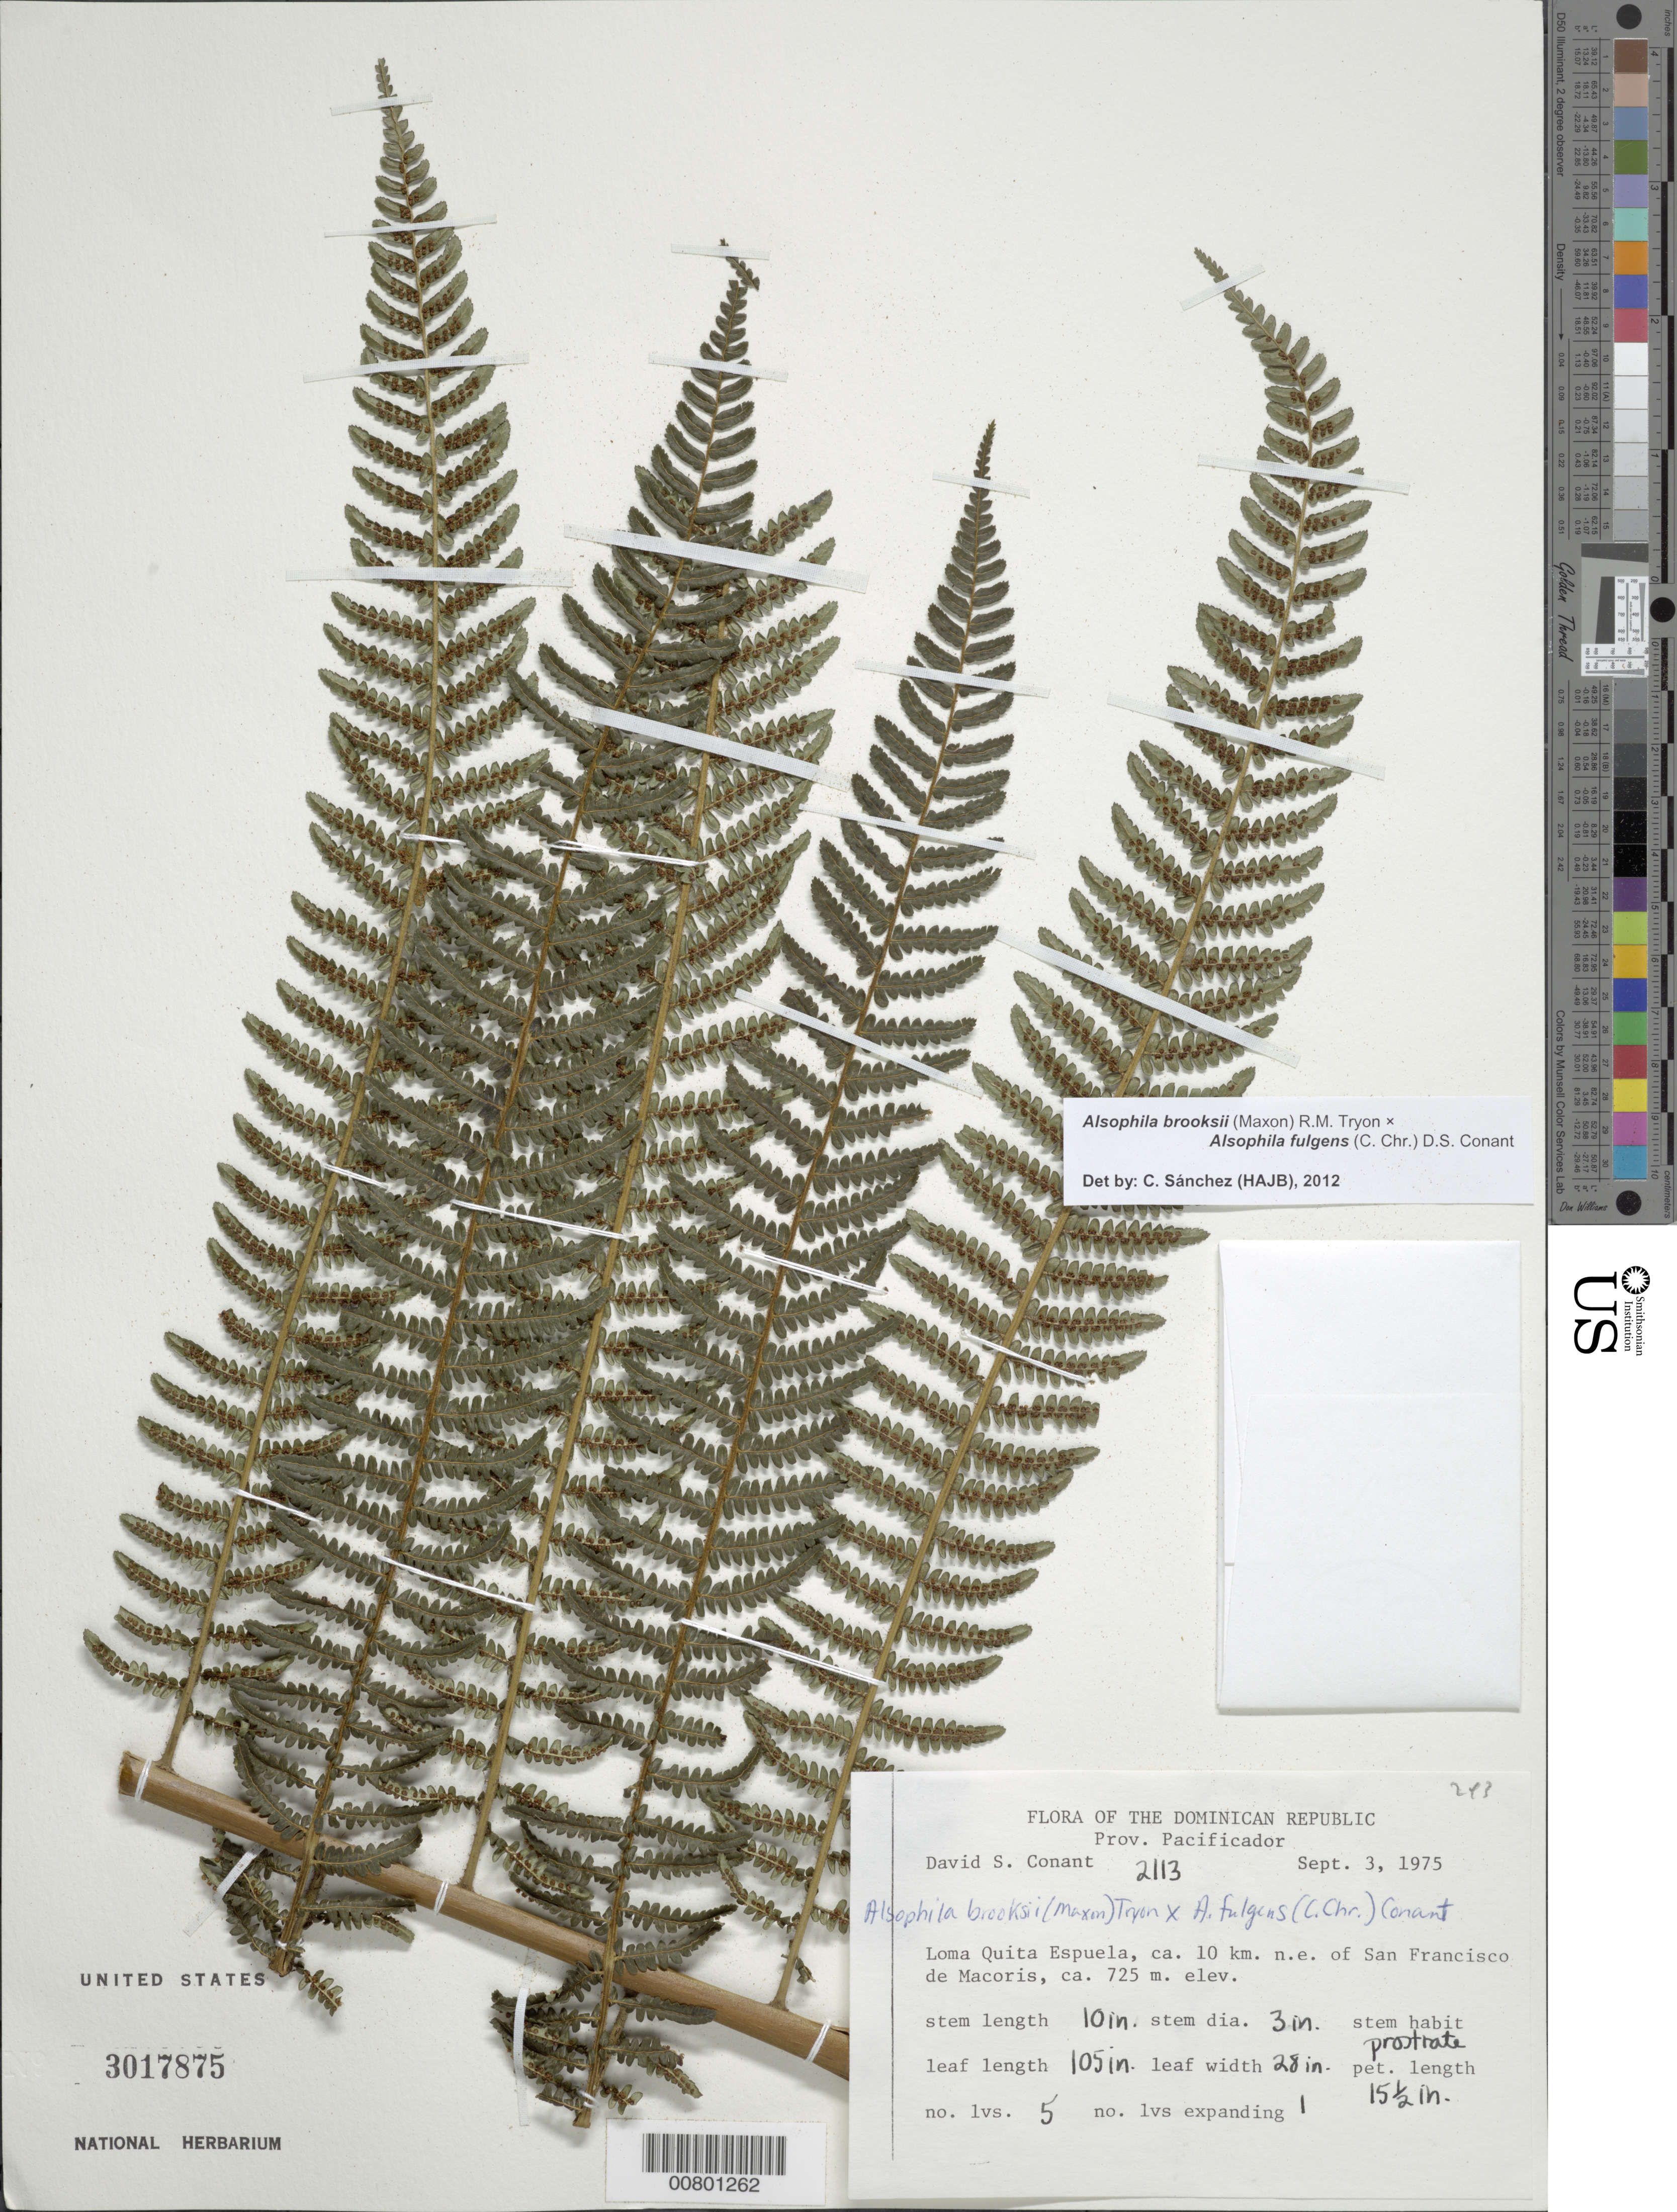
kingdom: Plantae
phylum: Tracheophyta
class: Polypodiopsida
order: Cyatheales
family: Cyatheaceae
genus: Alsophila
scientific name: Alsophila brooksii x A. fulgens (C. Chr.) D.S. Conant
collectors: D. S. Conant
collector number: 2113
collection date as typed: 03 Sep 1975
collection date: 1975-09-03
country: Dominican Republic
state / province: Duarte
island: Hispaniola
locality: Loma Quita Espuela, ca. 10 km NE of San Francisco de Macoris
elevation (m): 725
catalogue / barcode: US 3017875